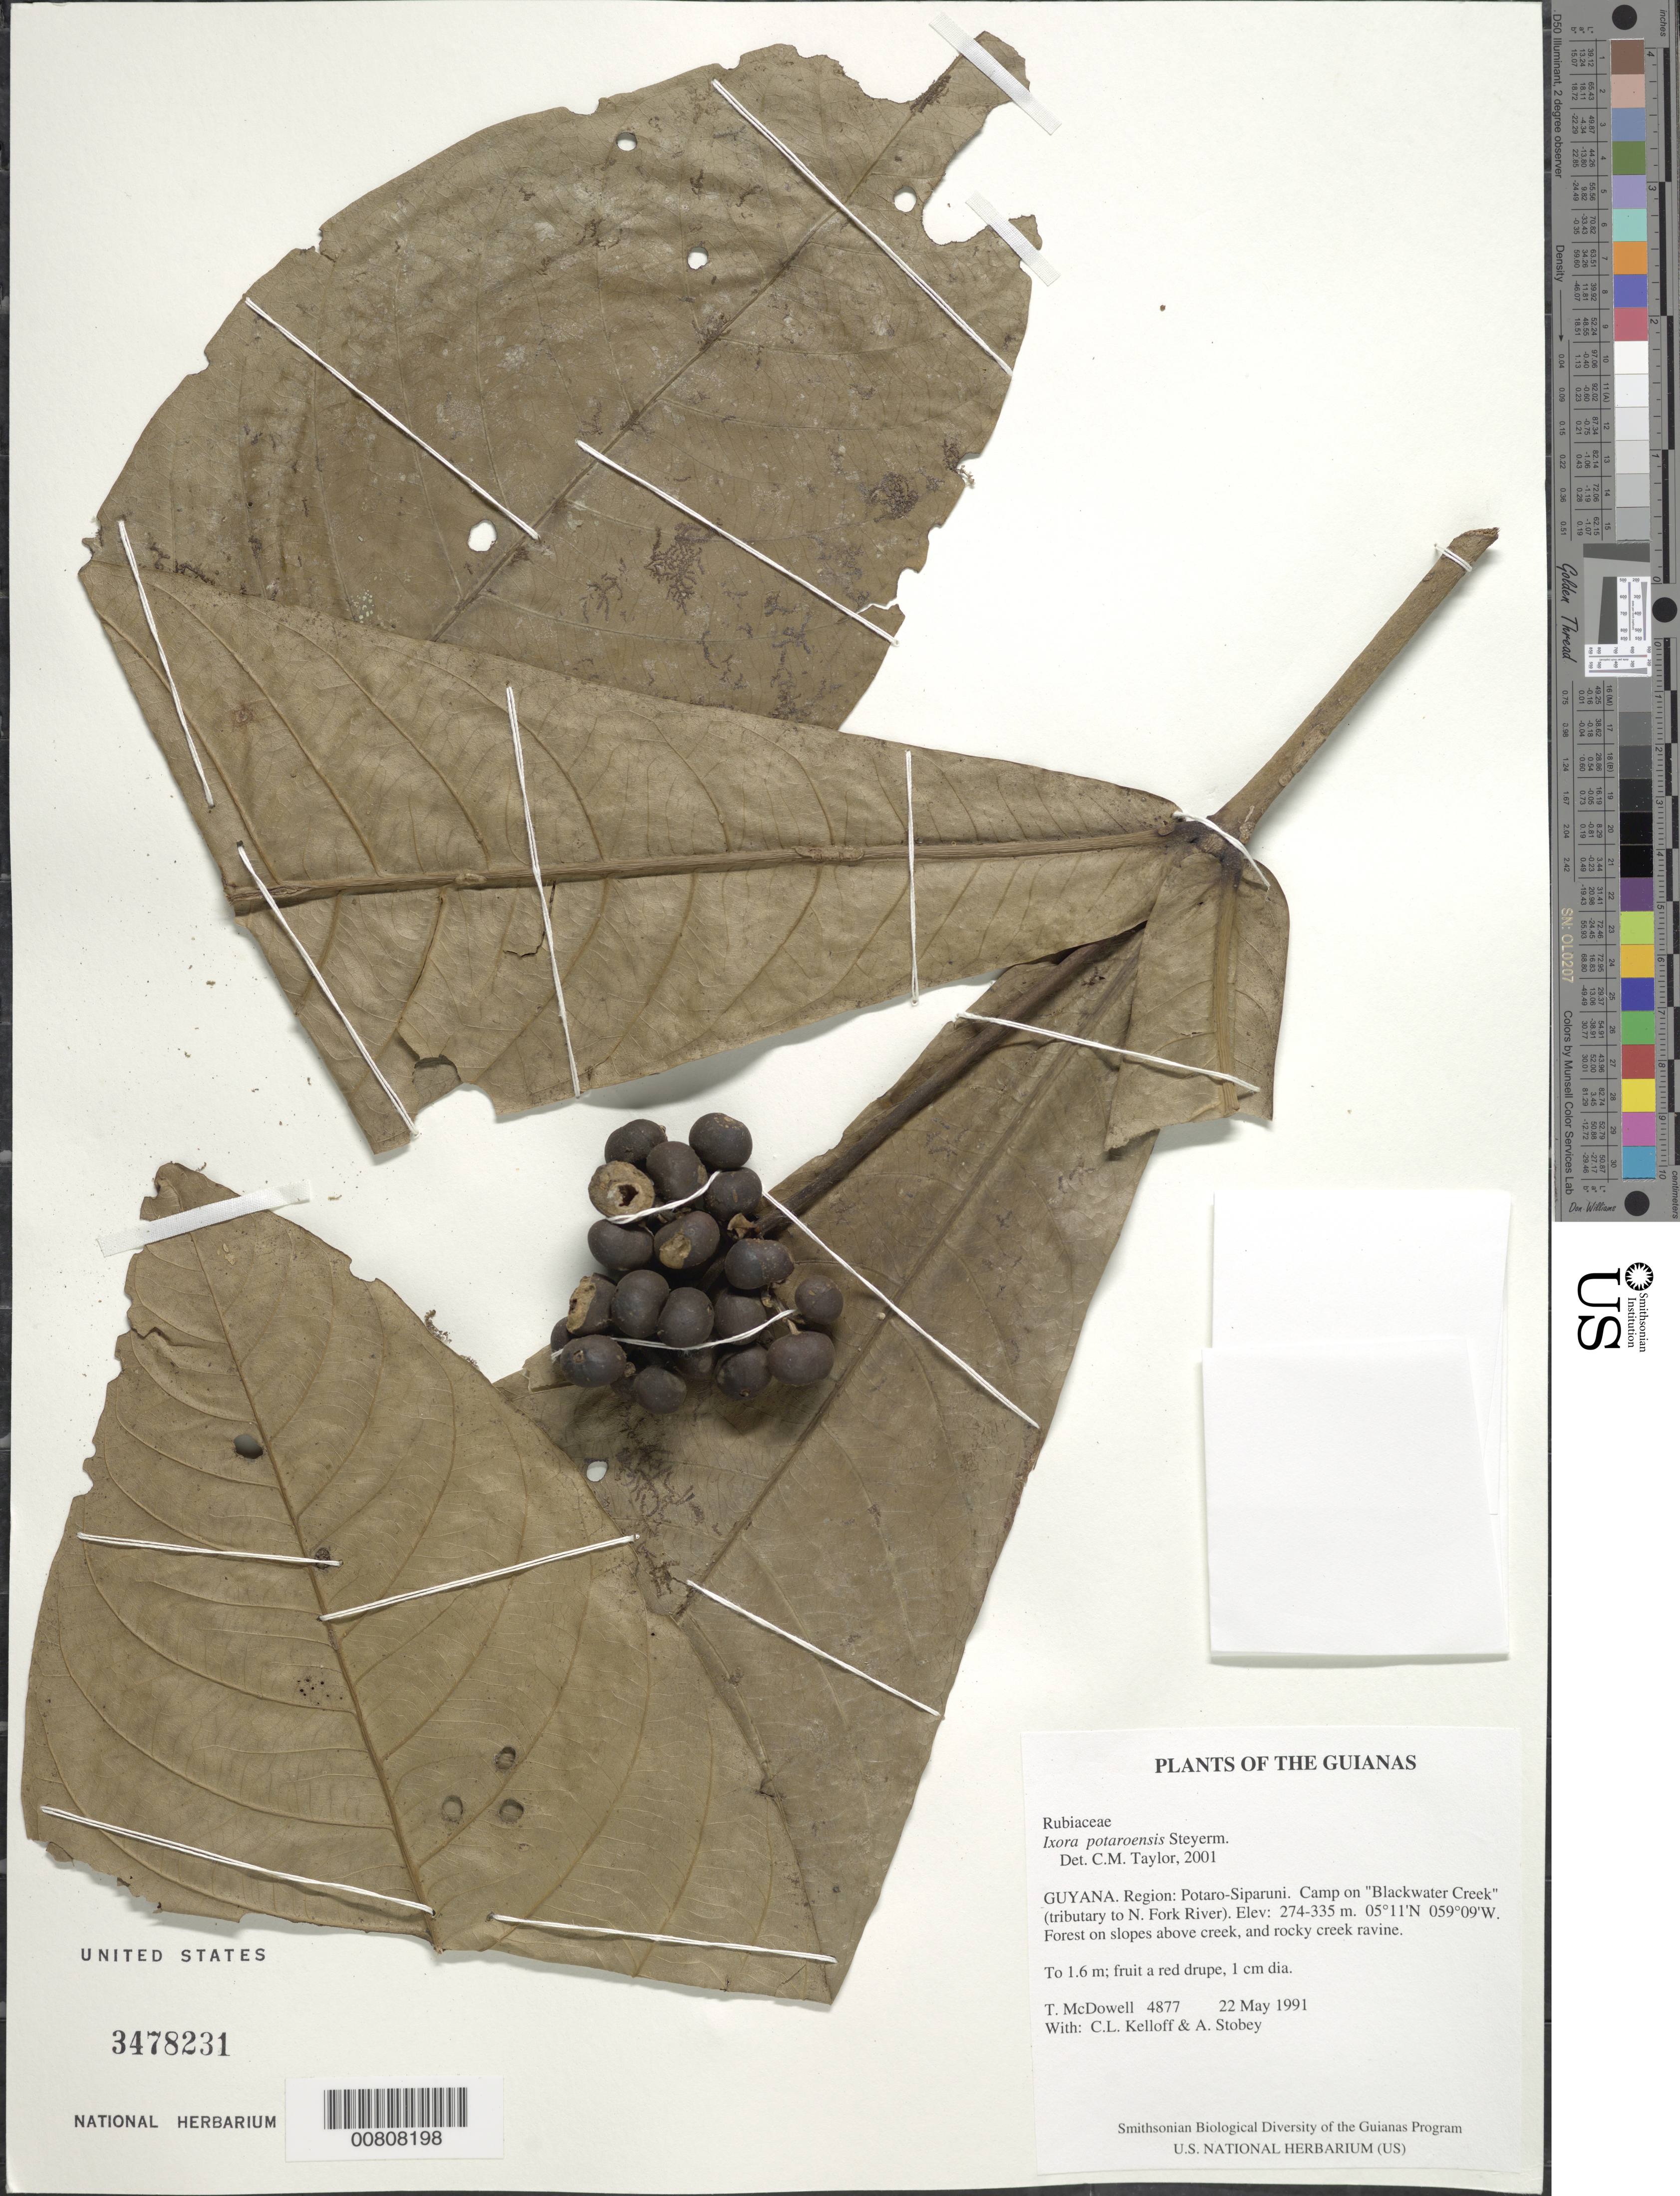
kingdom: Plantae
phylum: Tracheophyta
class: Magnoliopsida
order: Gentianales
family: Rubiaceae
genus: Ixora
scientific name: Ixora potaroensis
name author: Steyerm.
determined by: Kirkbride, J. H.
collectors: T. McDowell, C. L. Kelloff & A. Stobey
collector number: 4877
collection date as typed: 22 May 1991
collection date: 1991-05-22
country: Guyana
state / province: Potaro-Siparuni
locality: Camp on "Blackwater Creek" (tributary to North Fork River)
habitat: Forest on slopes above creek, and rocky creek ravine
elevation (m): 274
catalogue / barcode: US 3478231